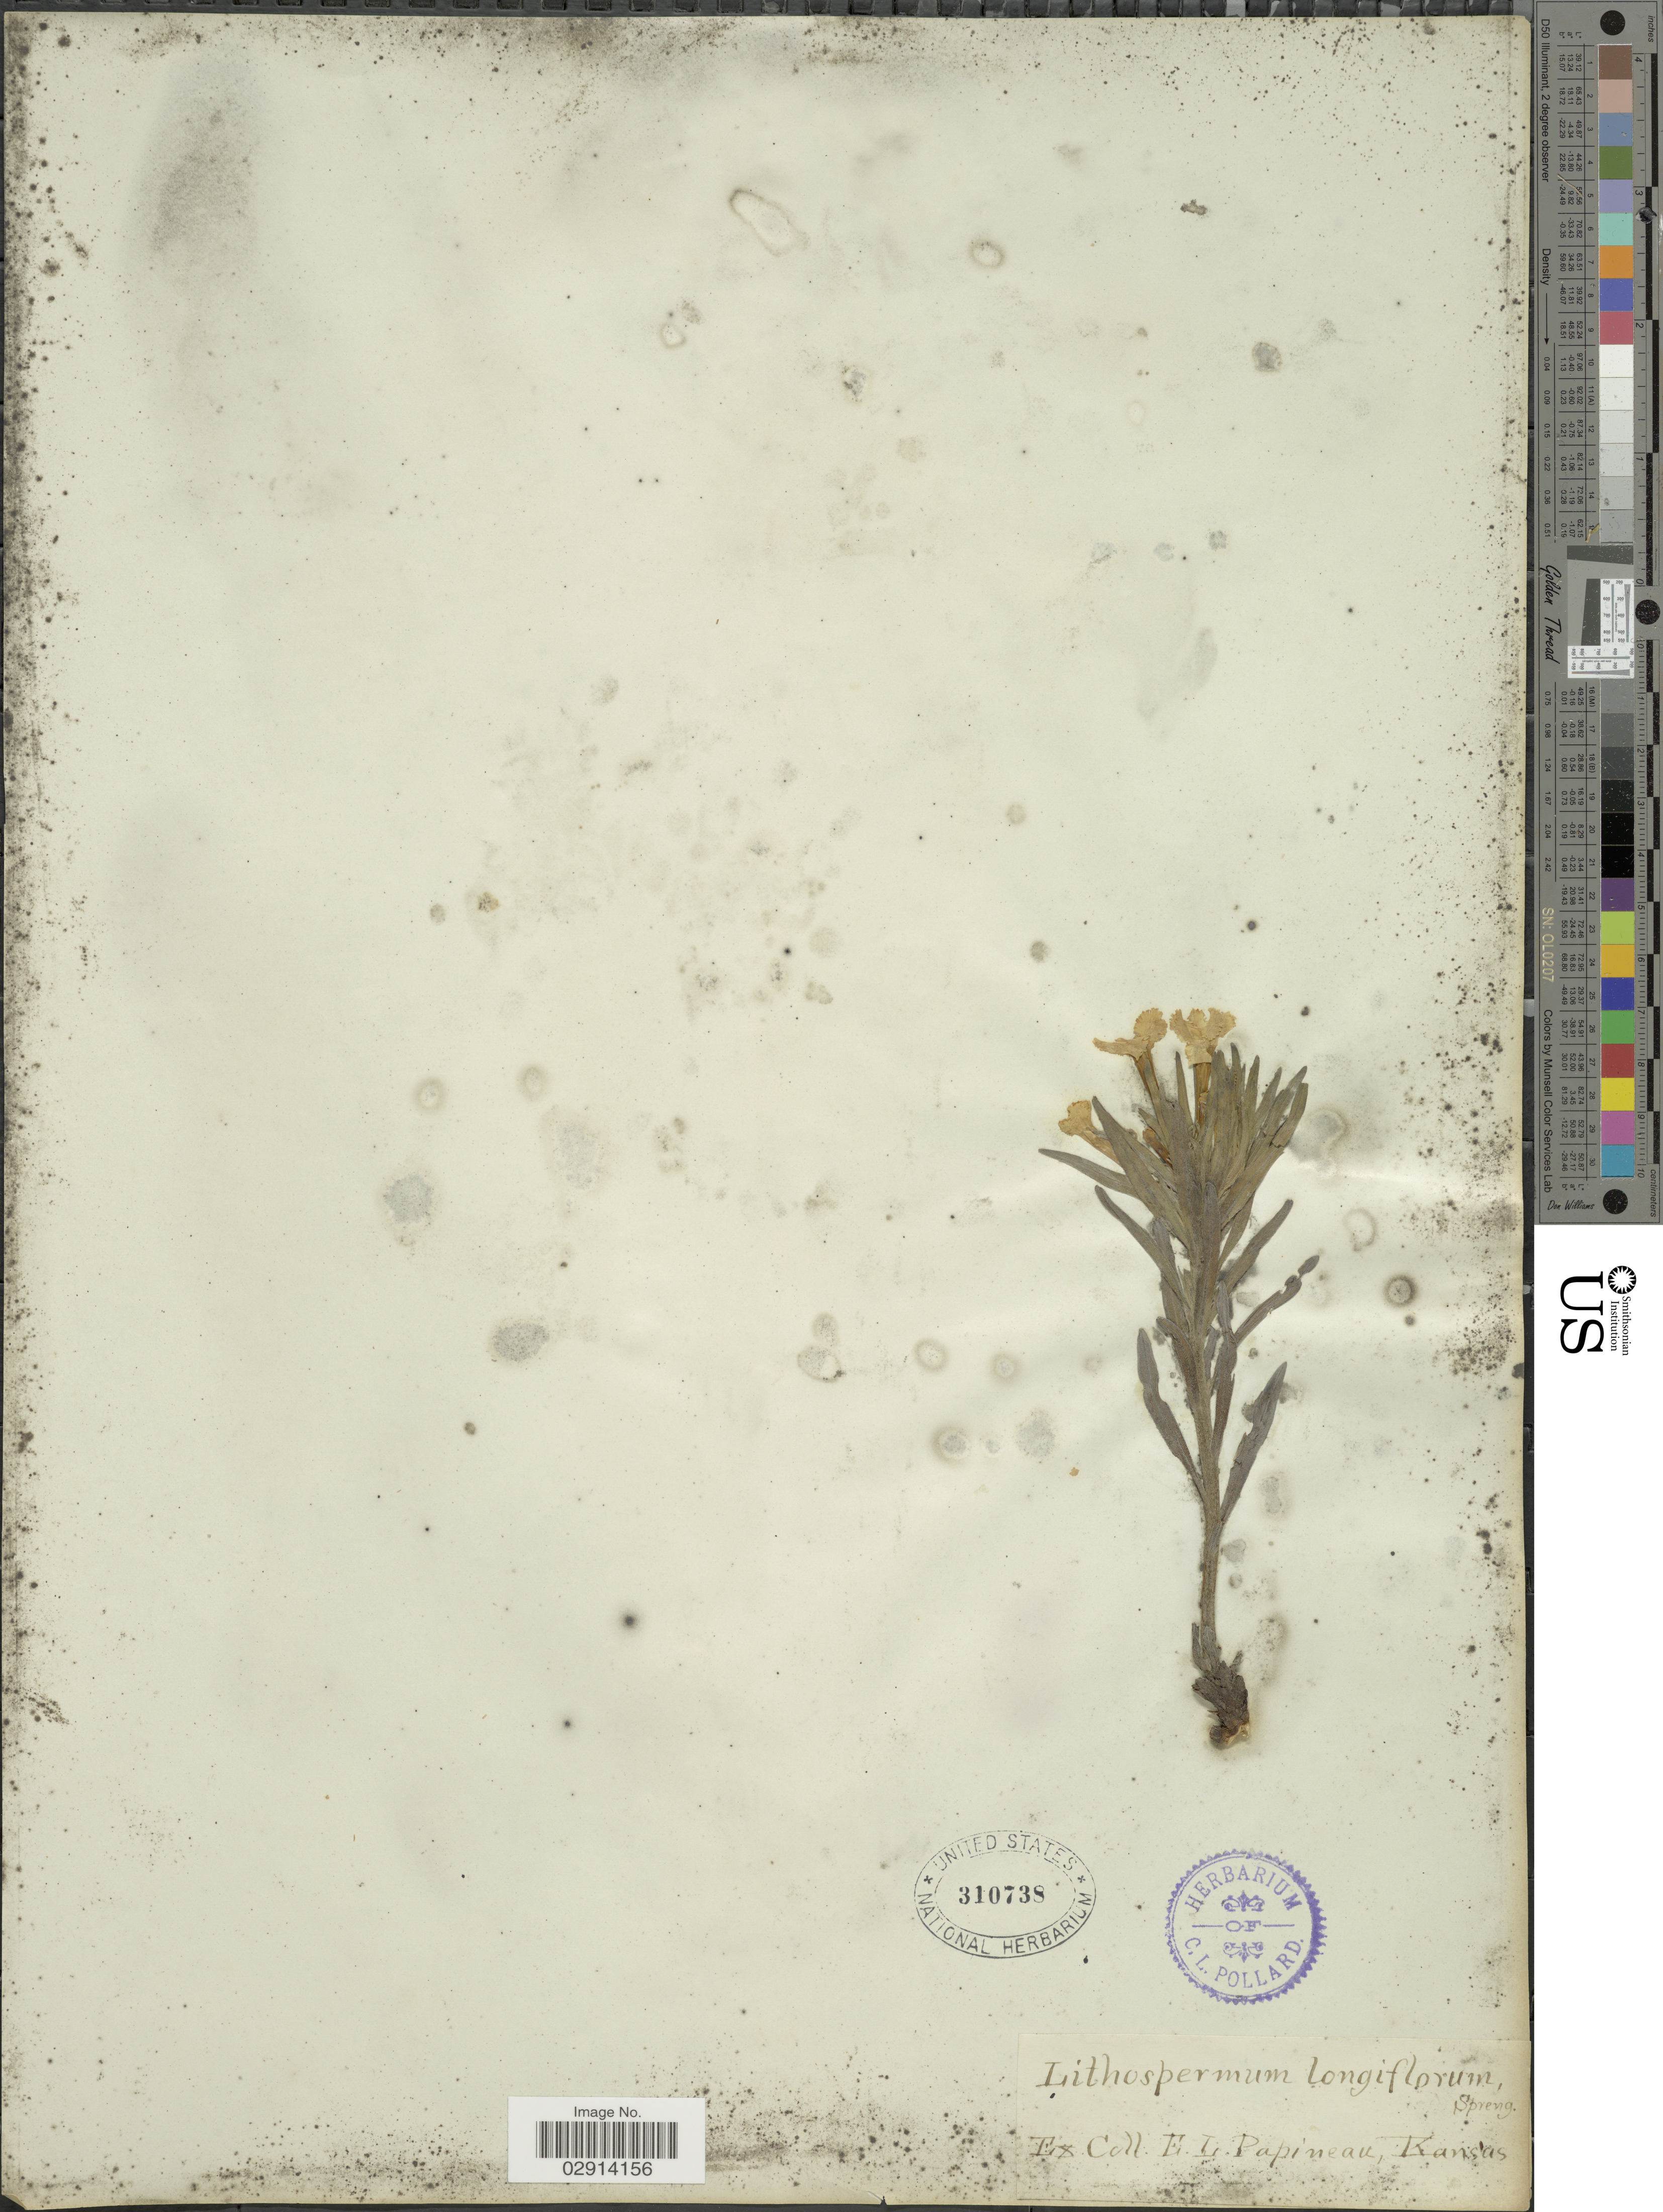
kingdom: Plantae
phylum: Tracheophyta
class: Magnoliopsida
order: Boraginales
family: Boraginaceae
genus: Lithospermum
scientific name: Lithospermum incisum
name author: Lehm.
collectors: E. Papineau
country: United States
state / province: Kansas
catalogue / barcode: US 310738